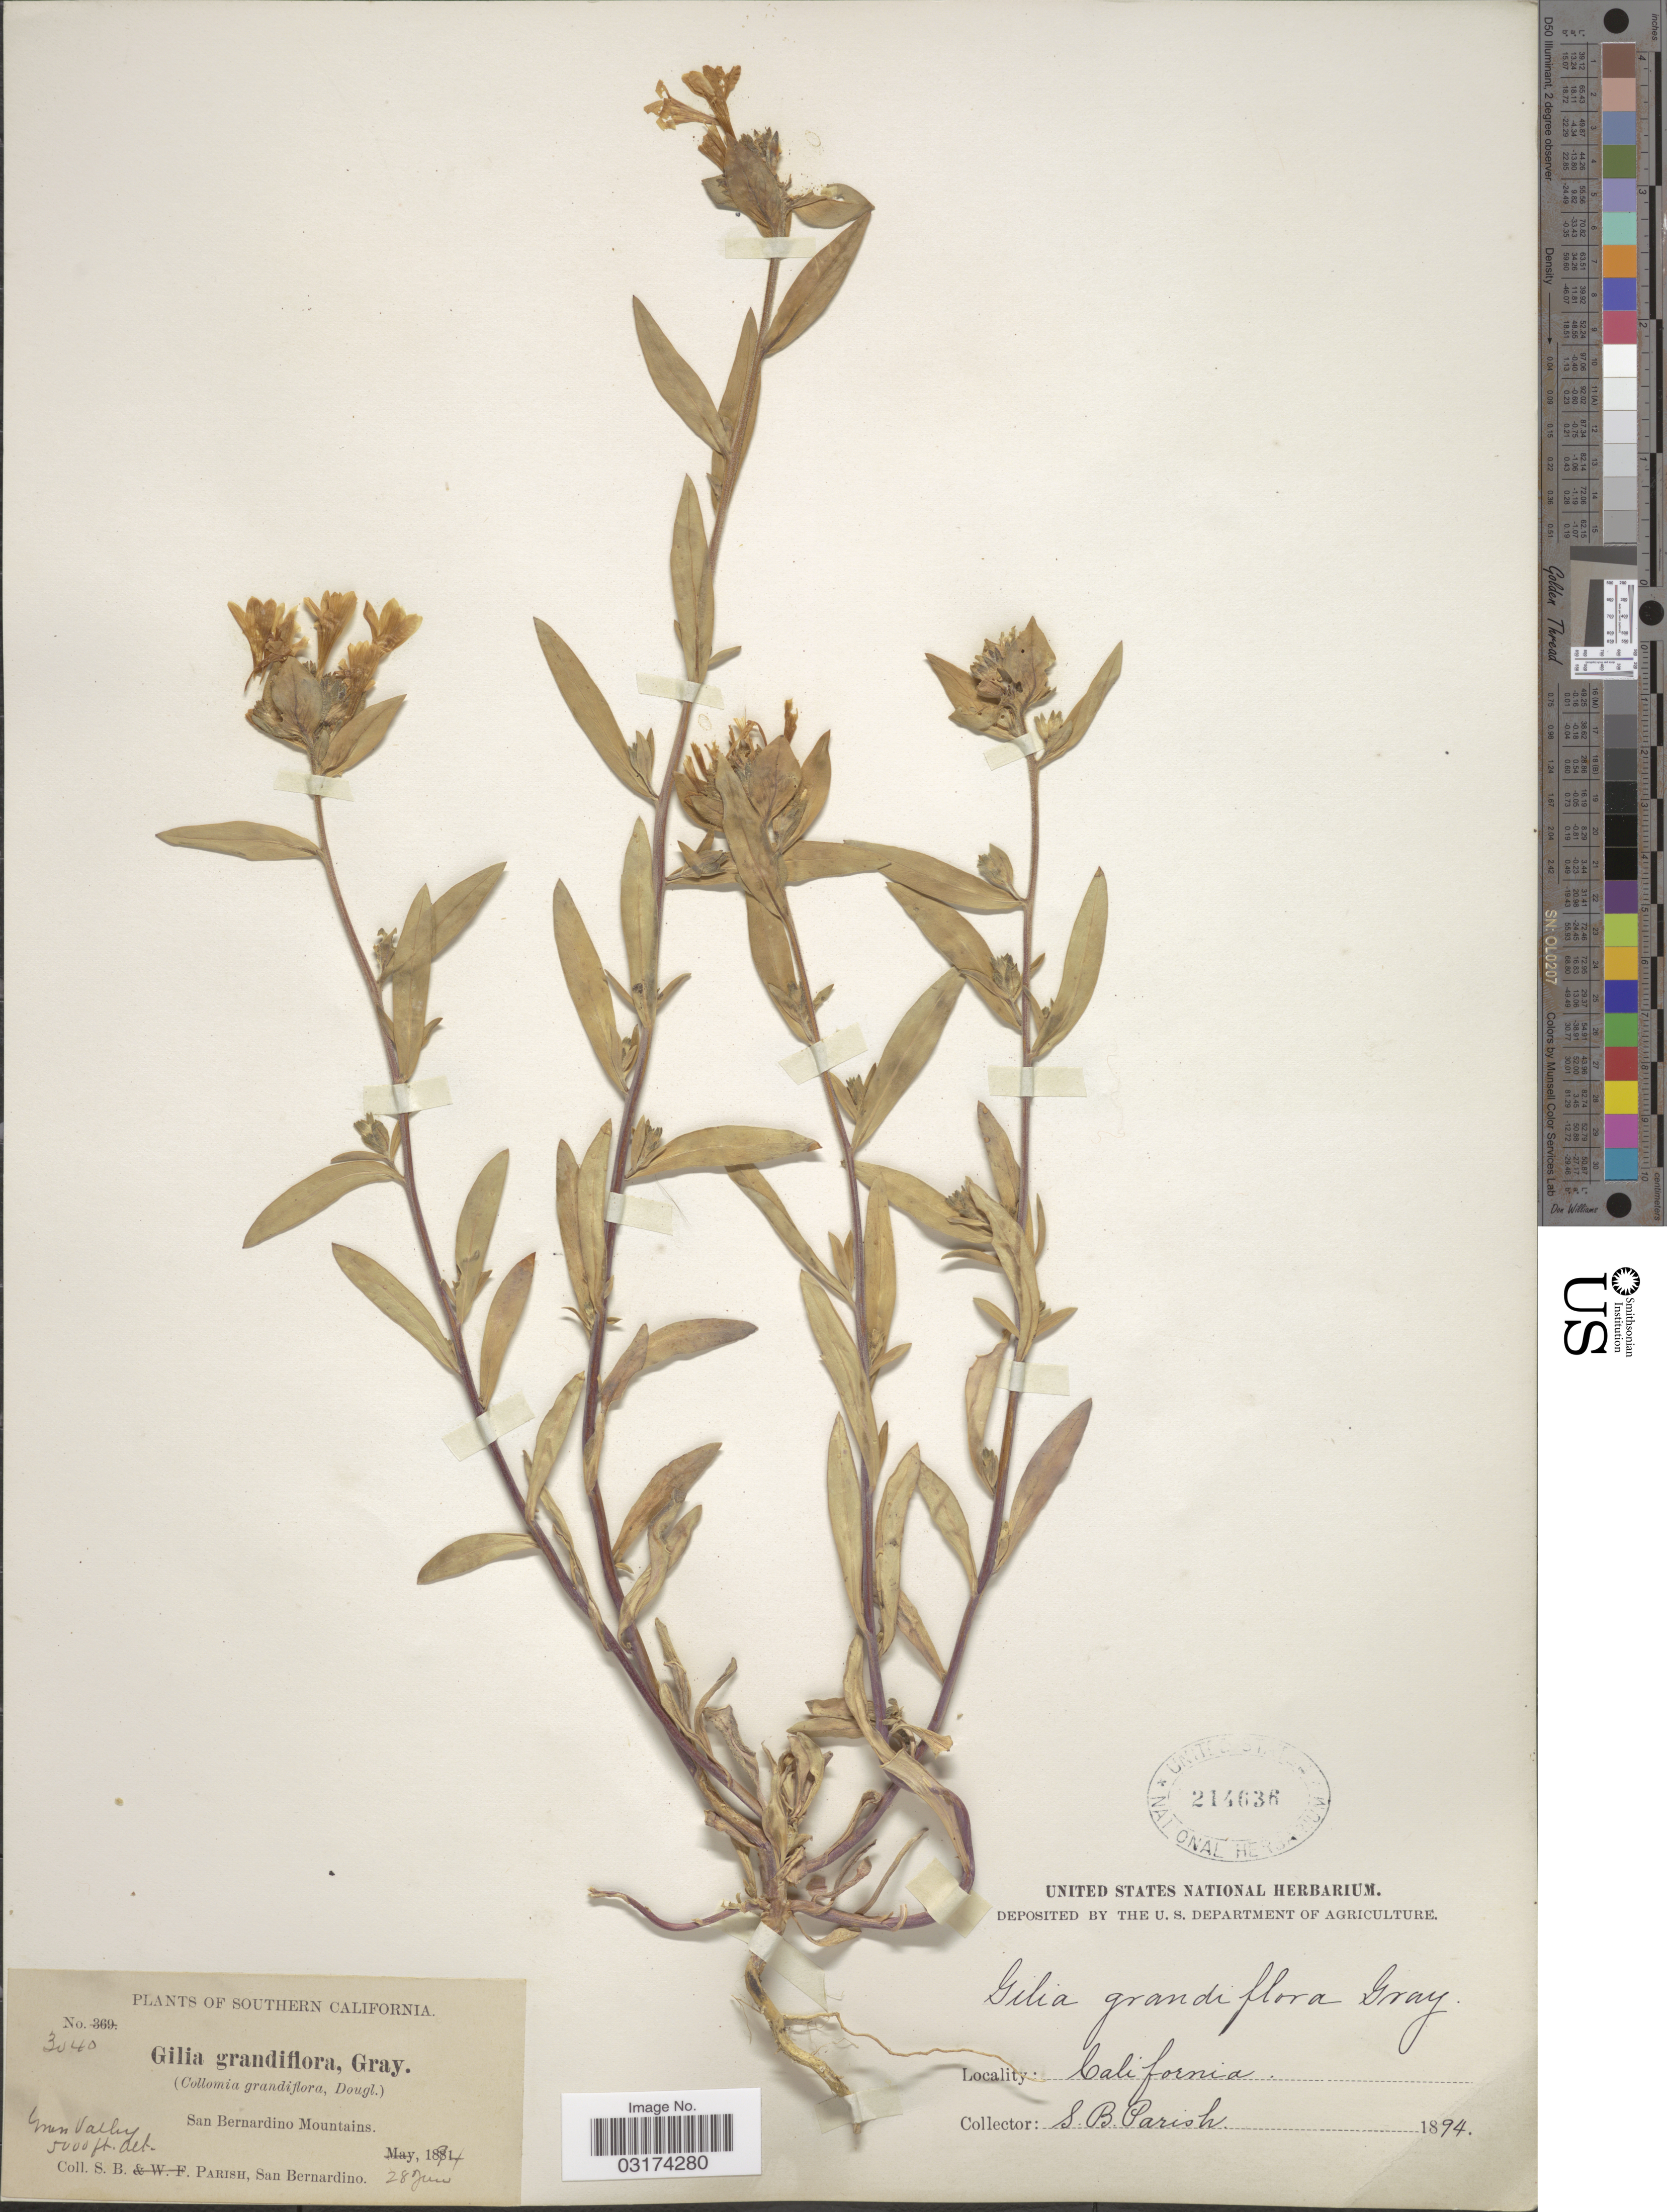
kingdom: Plantae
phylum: Tracheophyta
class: Magnoliopsida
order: Ericales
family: Polemoniaceae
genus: Collomia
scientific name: Collomia grandiflora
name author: Douglas ex Lindl.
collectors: S. B. Parish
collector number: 3040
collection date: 1874-06-28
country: United States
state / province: California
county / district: San Bernardino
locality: Southern California. San Bernardino Mountains. Green Valley.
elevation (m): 1524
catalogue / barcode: US 214636